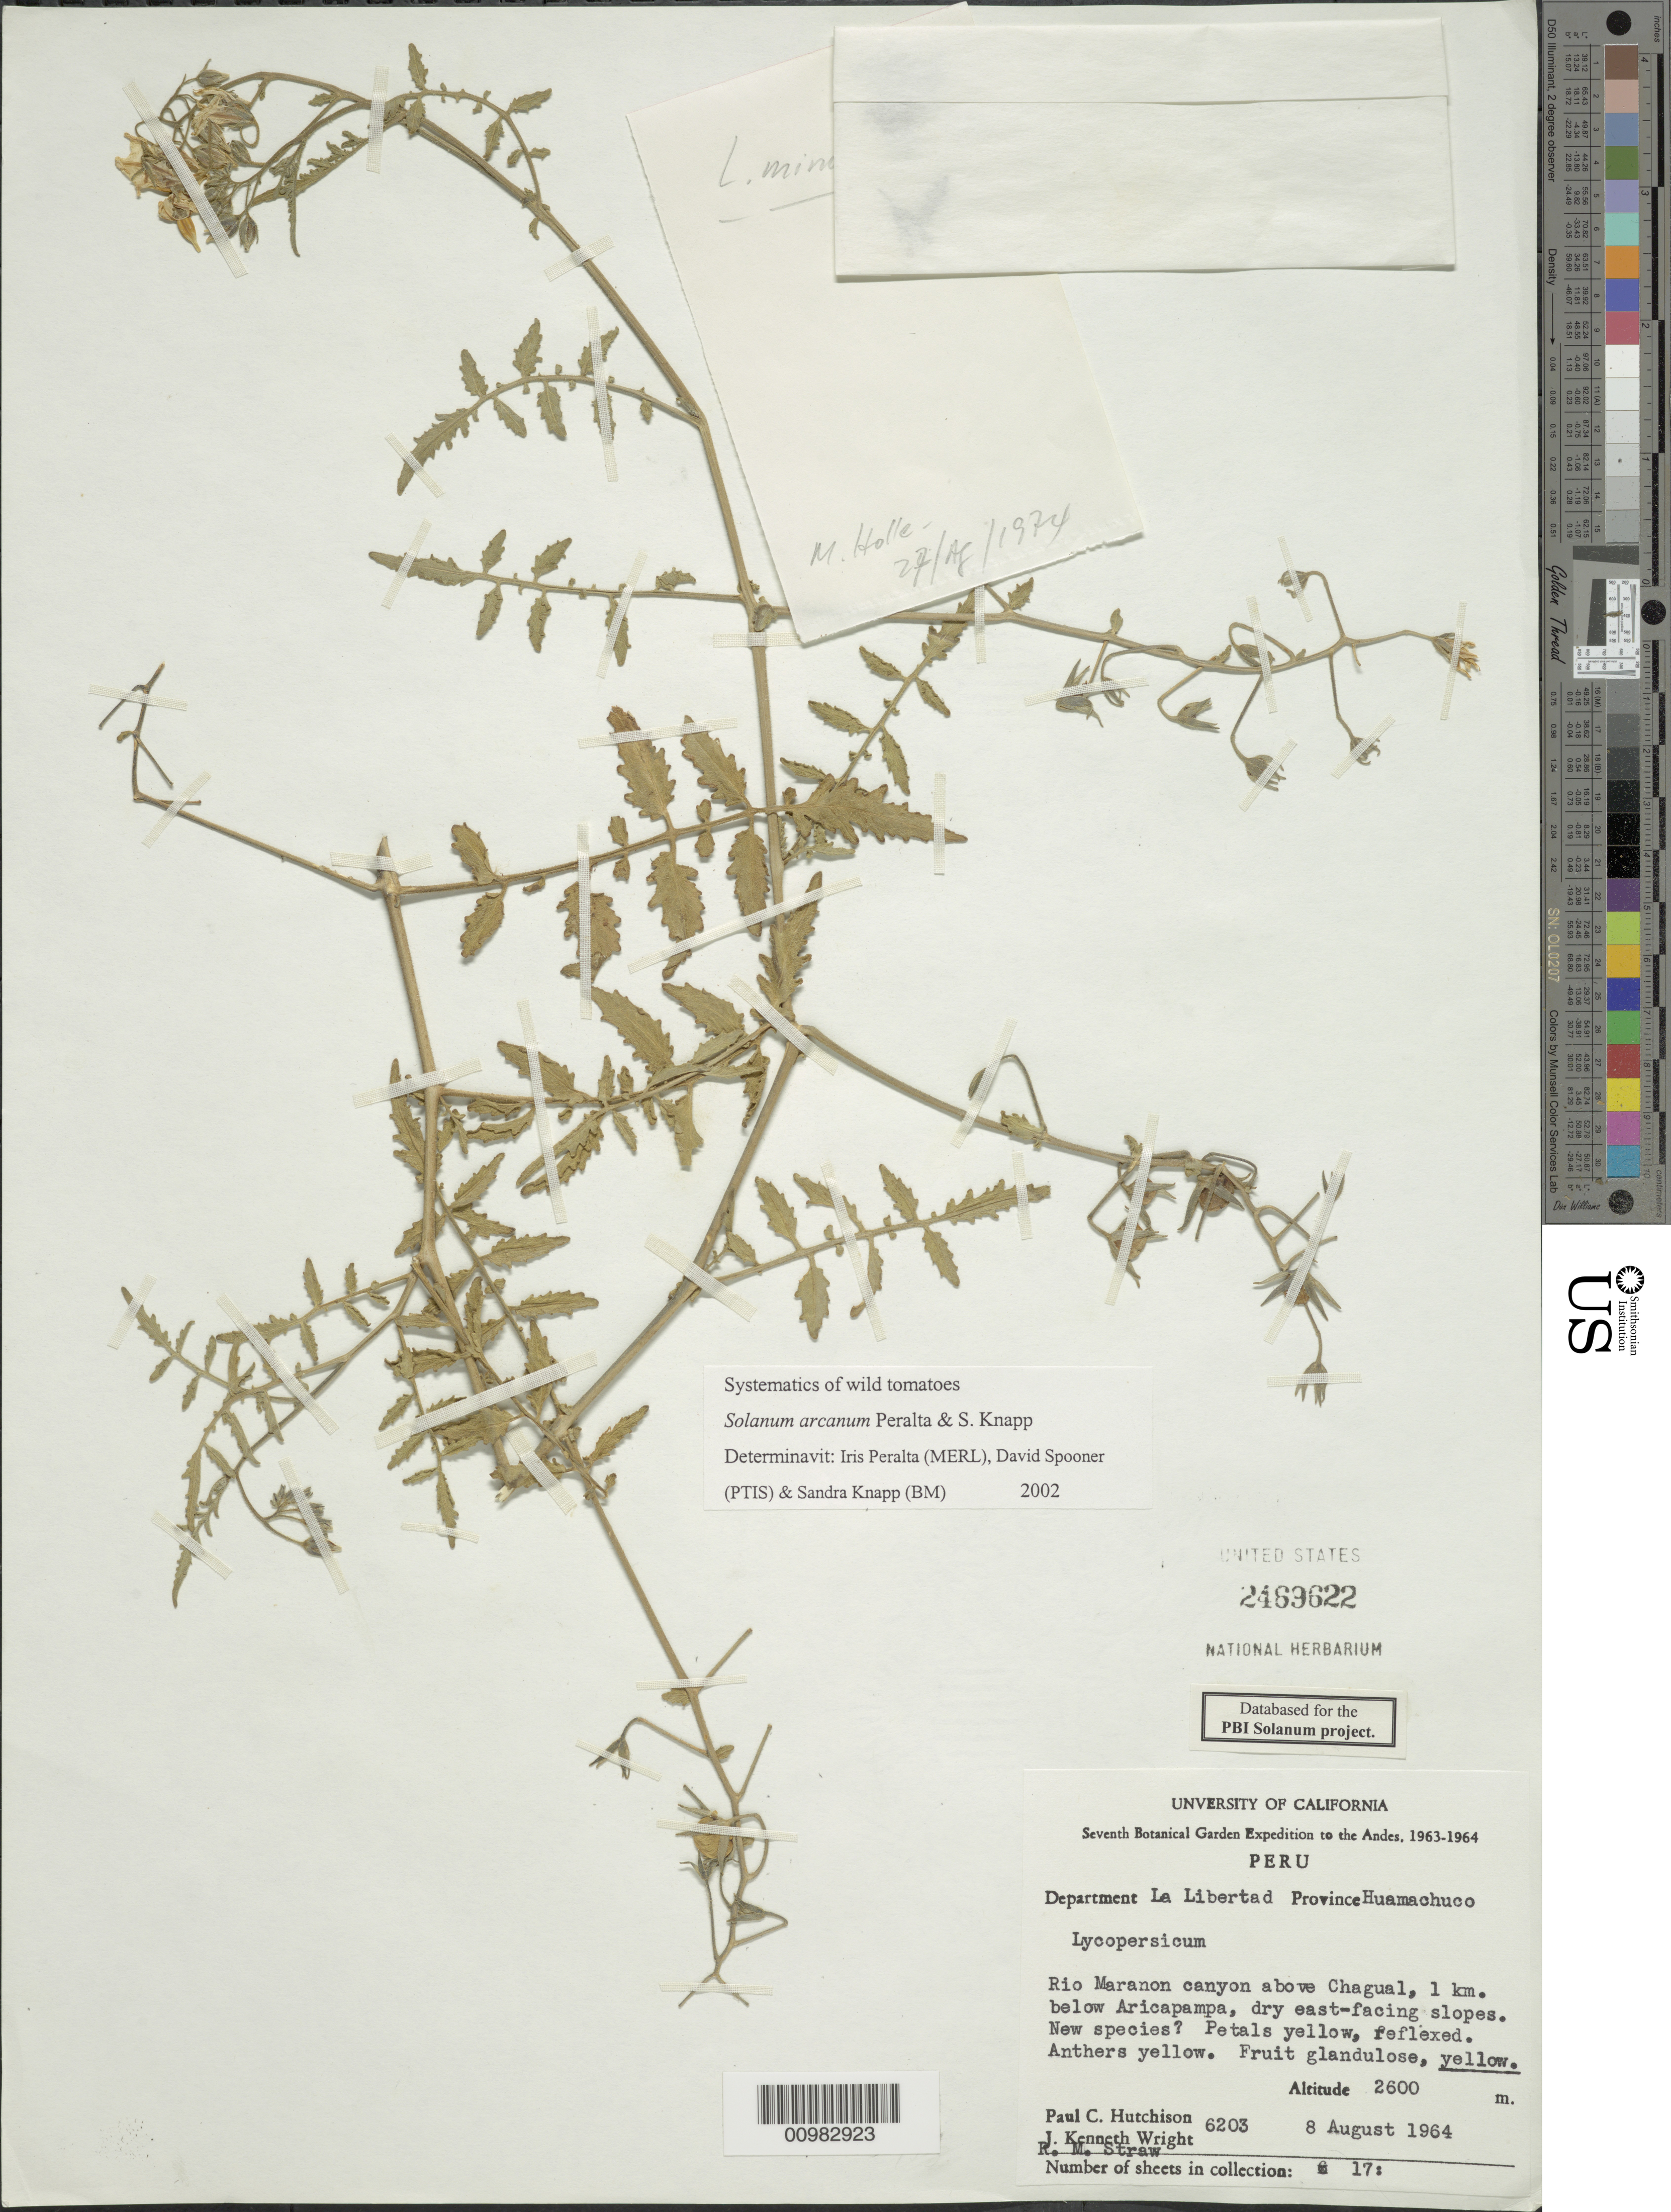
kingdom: Plantae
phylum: Tracheophyta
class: Magnoliopsida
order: Solanales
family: Solanaceae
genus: Solanum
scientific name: Solanum arcanum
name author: Peralta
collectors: P. C. Hutchison, J. K. Wright & R. M. Straw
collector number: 6203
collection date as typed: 8 Aug 1964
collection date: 1964-08-08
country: Peru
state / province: La Libertad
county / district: Sanchez Carrion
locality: Río Marañon canyon, 1 km below Aricapampa. Huamachuco Dist.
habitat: dry E-facing slopes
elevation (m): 2600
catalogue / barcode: US 2469622